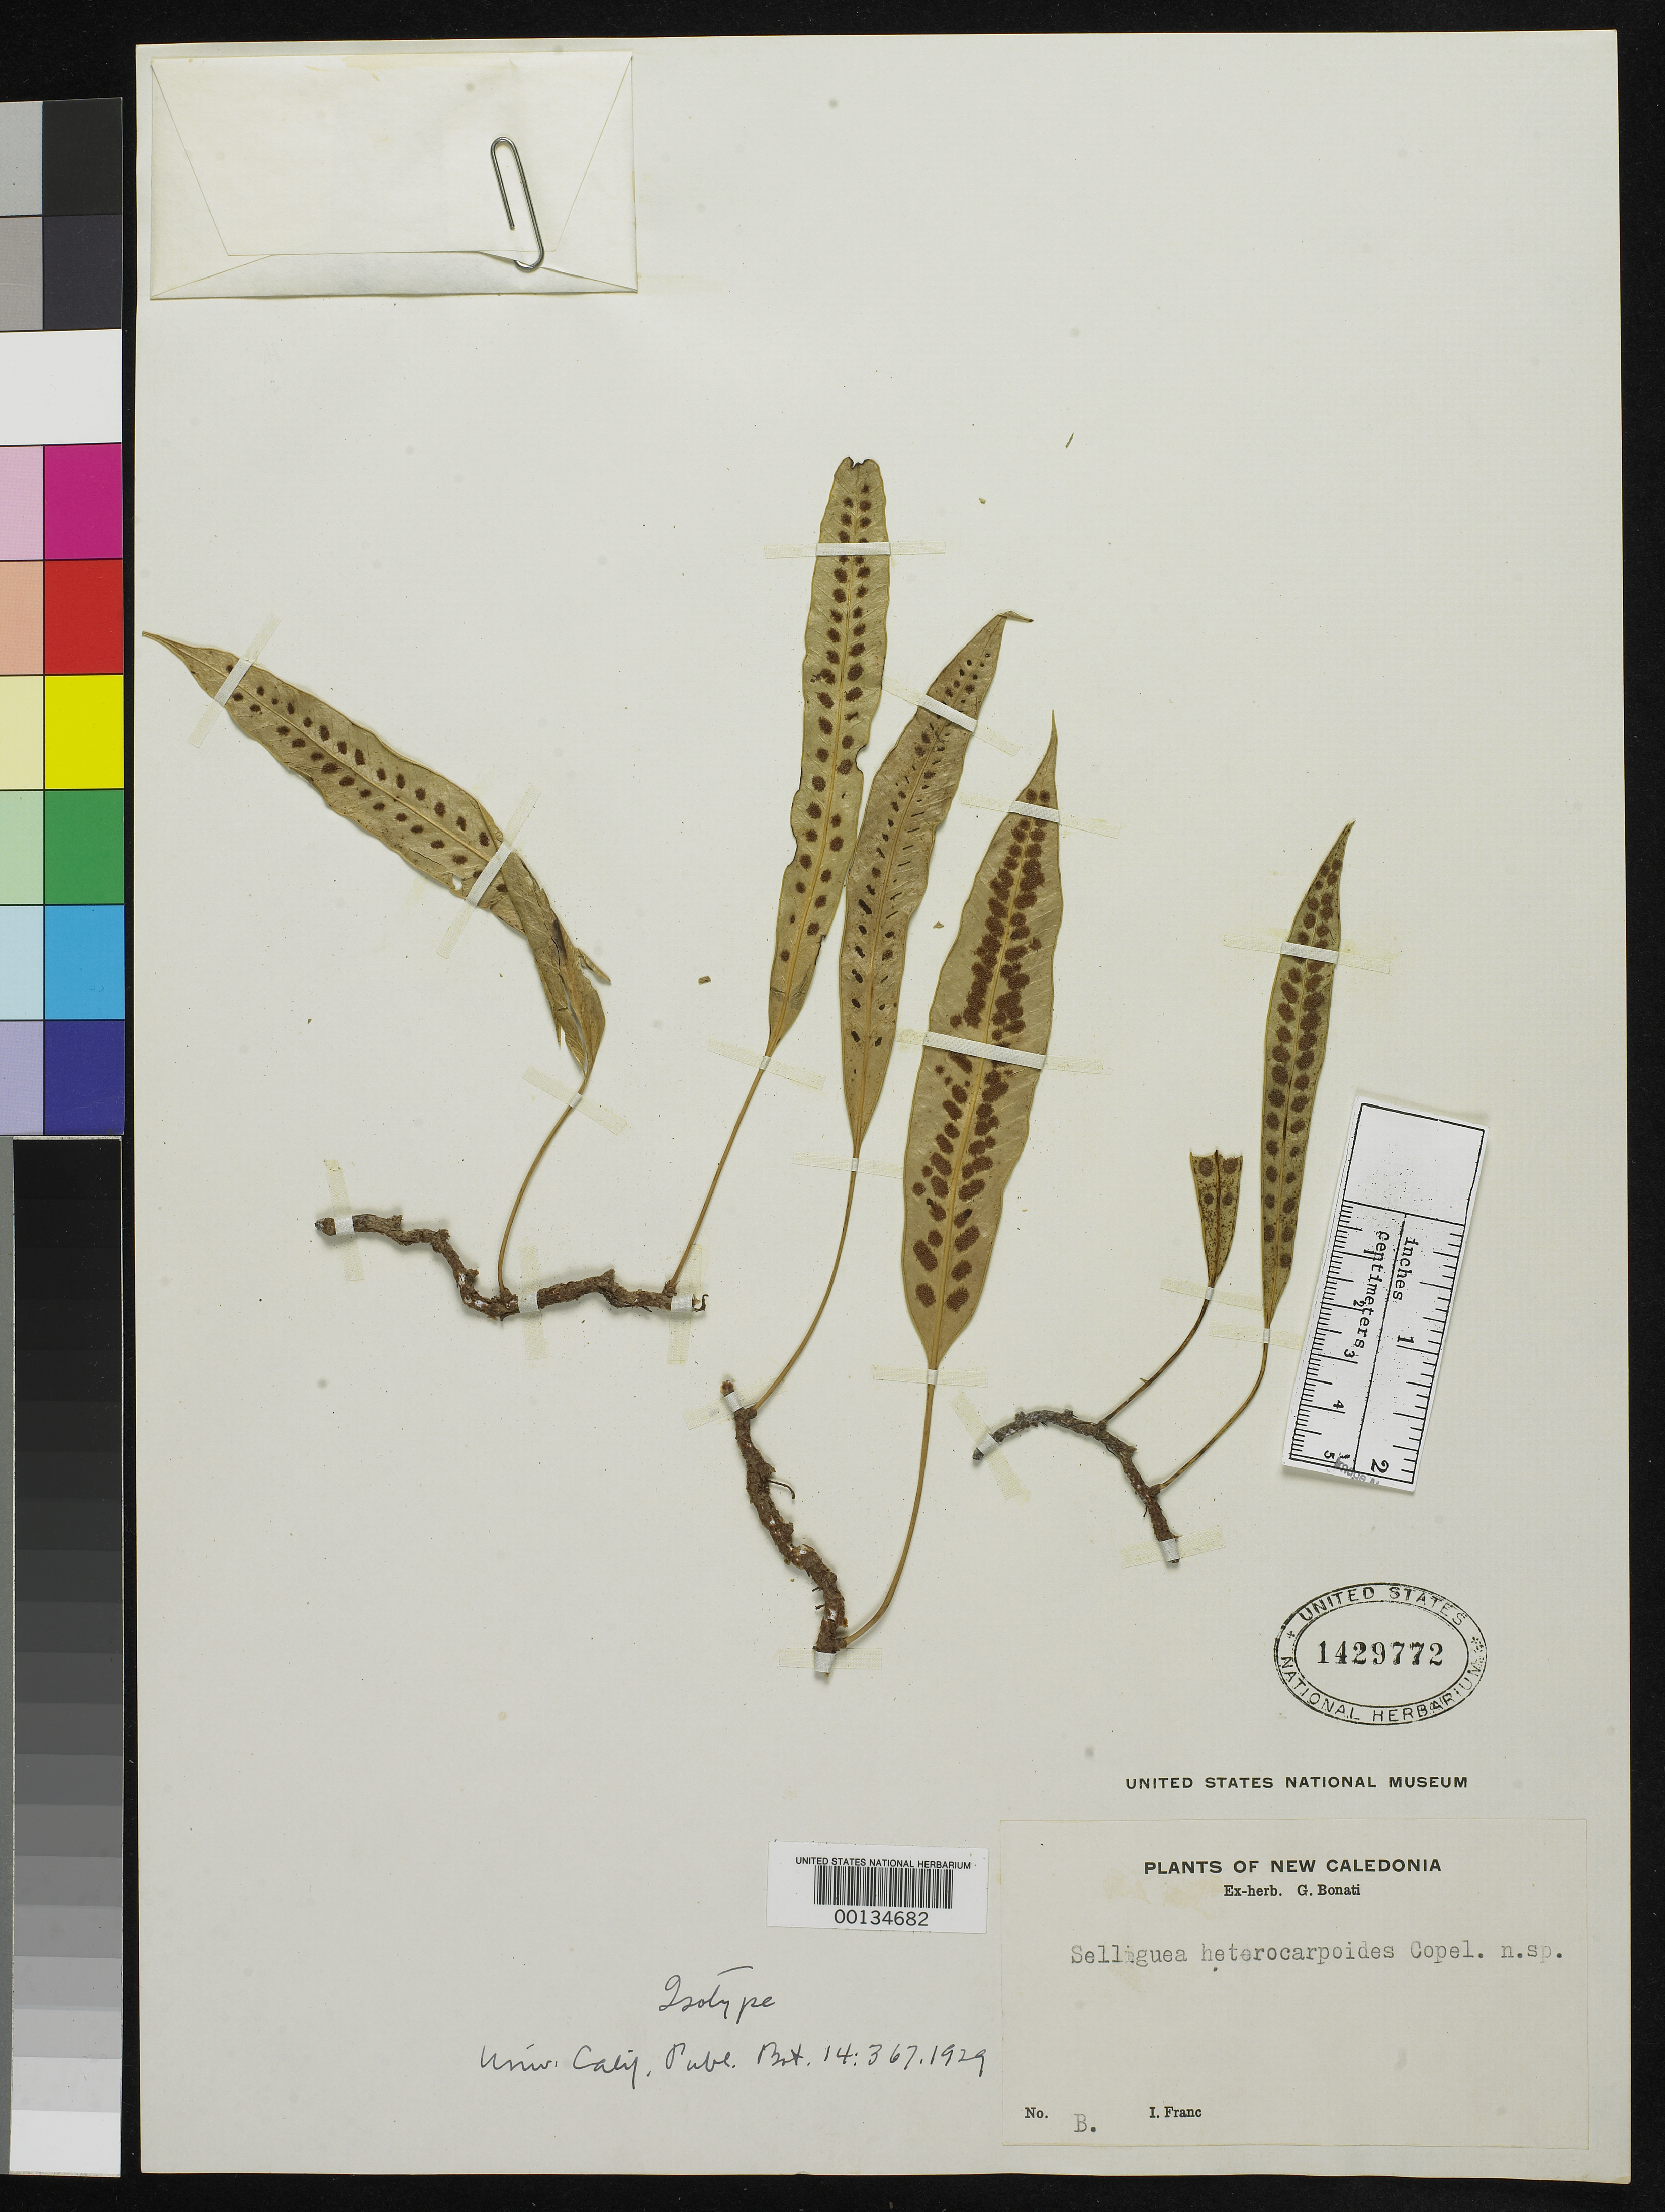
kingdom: Plantae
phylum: Tracheophyta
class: Polypodiopsida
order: Polypodiales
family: Polypodiaceae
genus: Selliguea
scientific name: Selliguea heterocarpoides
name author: Copel.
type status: Type Collection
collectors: I. Franc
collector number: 13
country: New Caledonia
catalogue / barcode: US 1429772